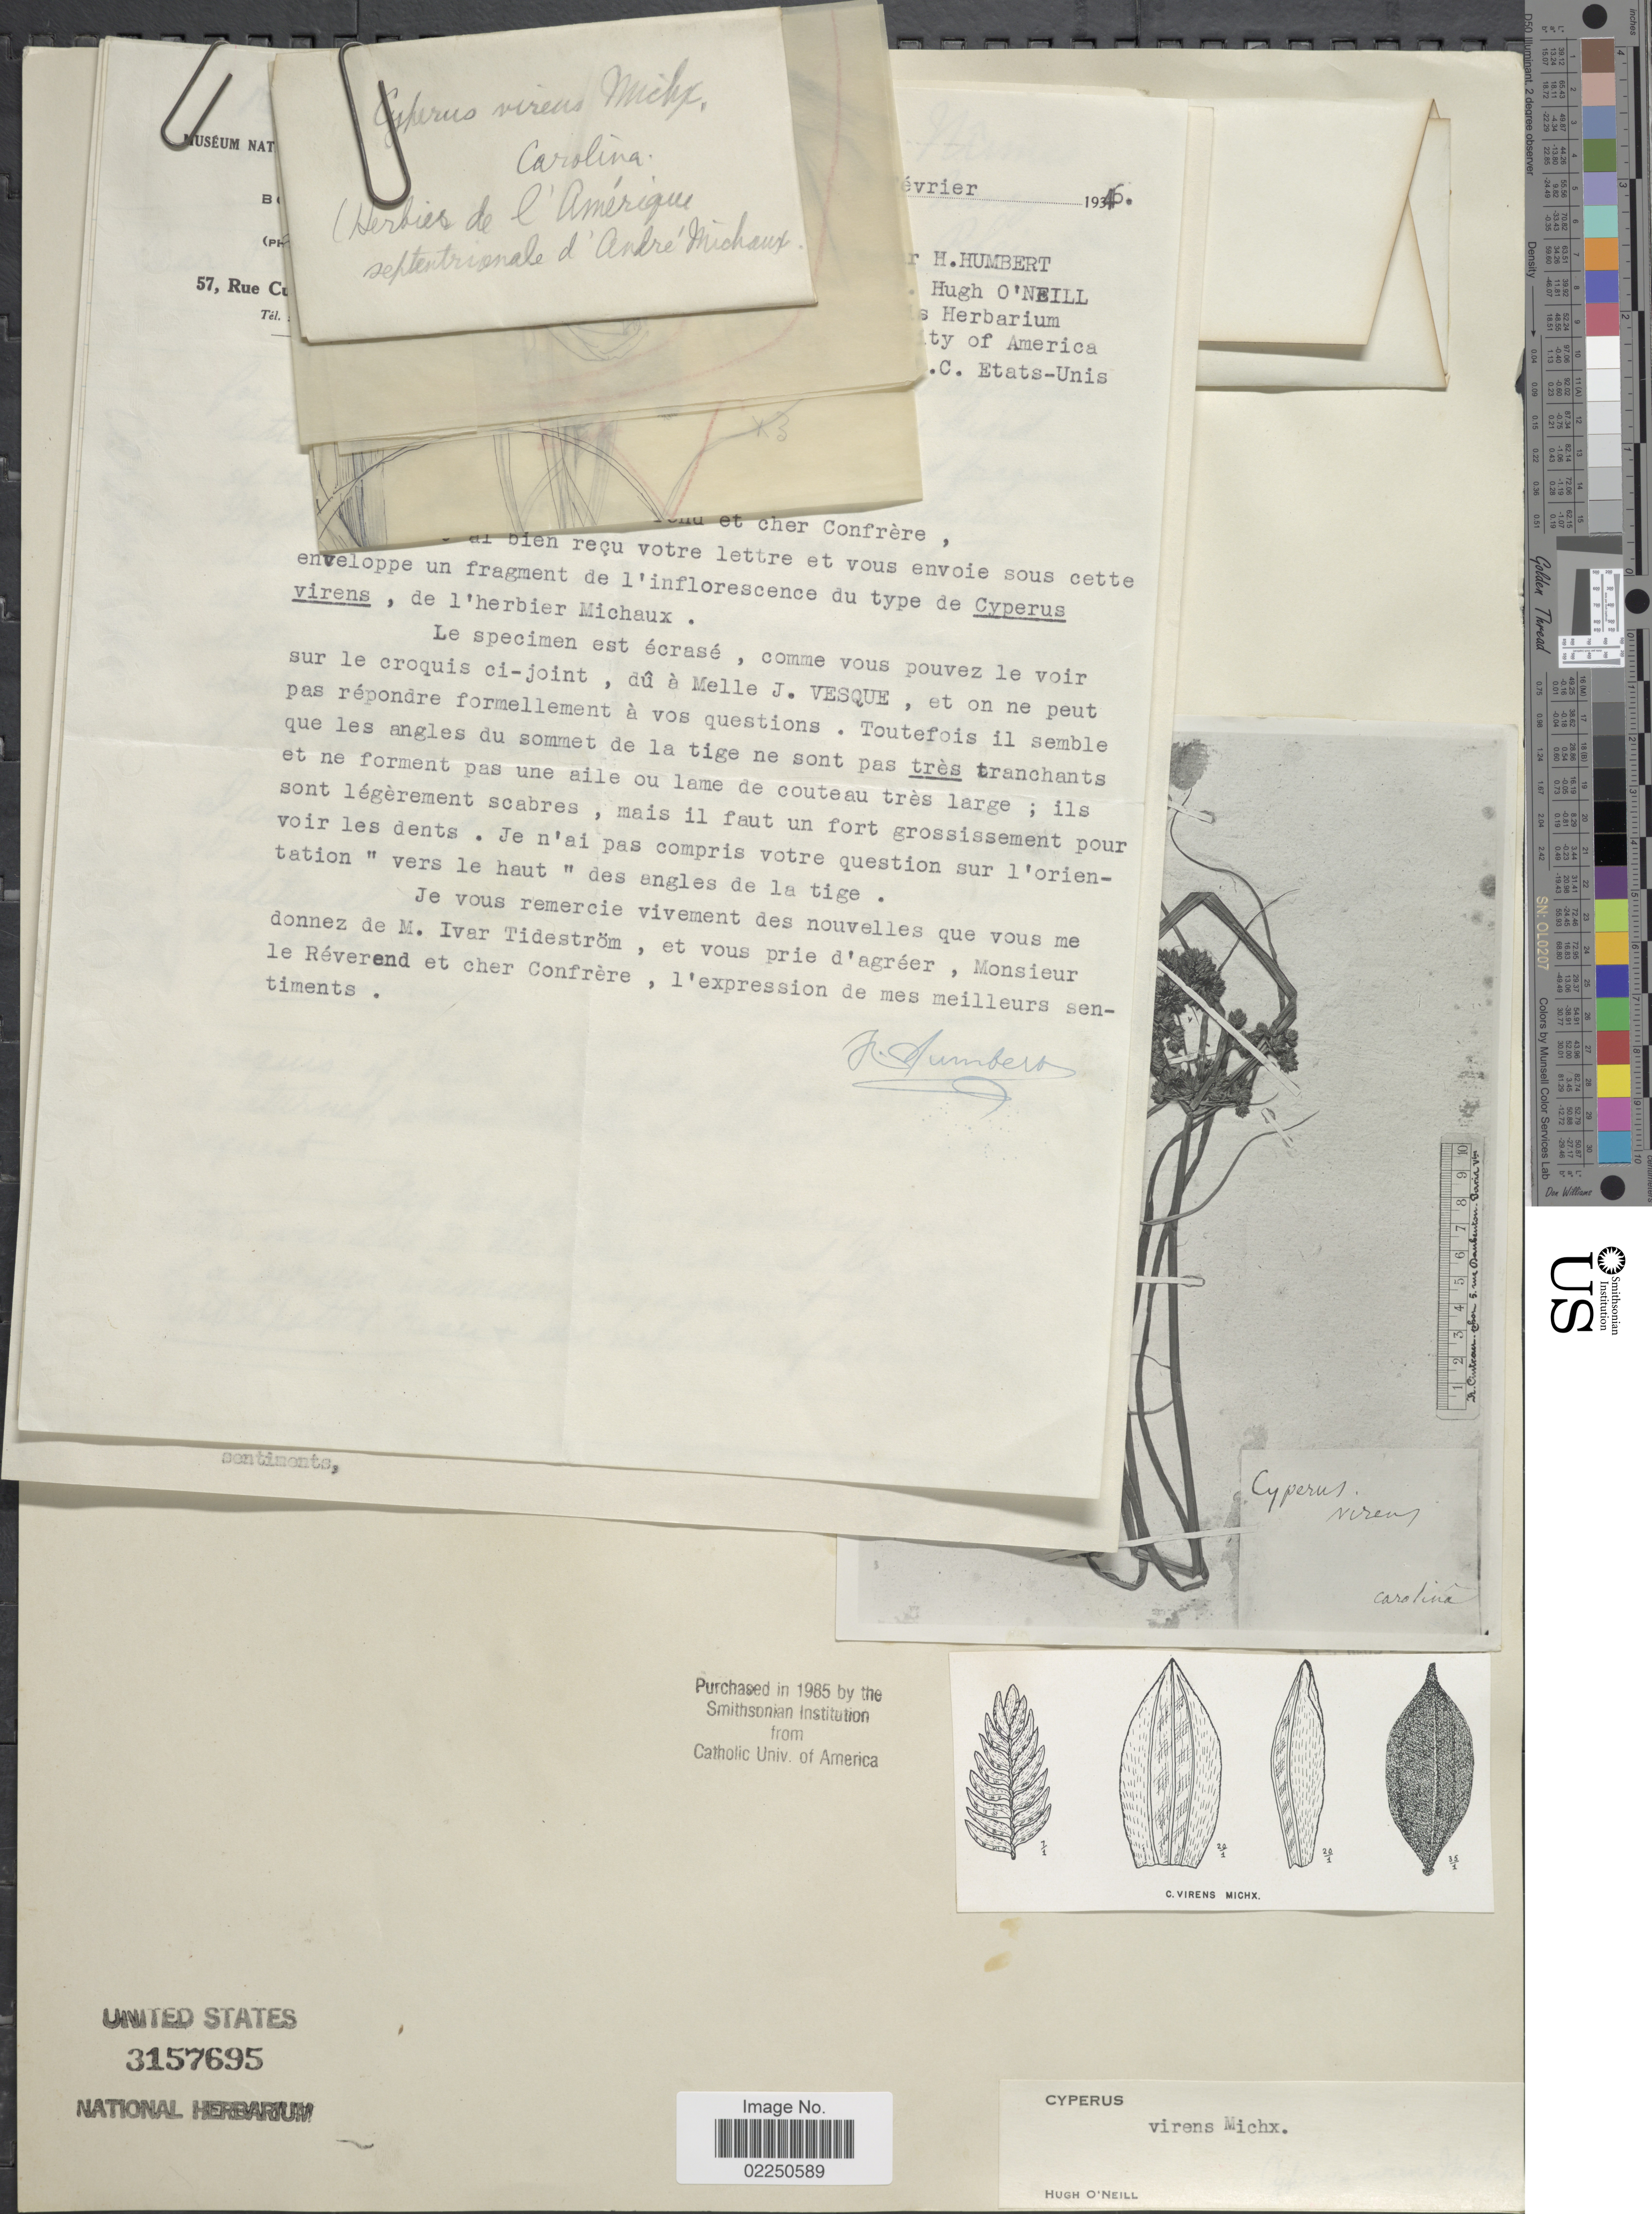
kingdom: Plantae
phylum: Tracheophyta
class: Liliopsida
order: Poales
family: Cyperaceae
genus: Cyperus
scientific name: Cyperus virens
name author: Michx.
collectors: H. O'Neill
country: Puerto Rico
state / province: Carolina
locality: Carolina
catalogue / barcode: US 3157695